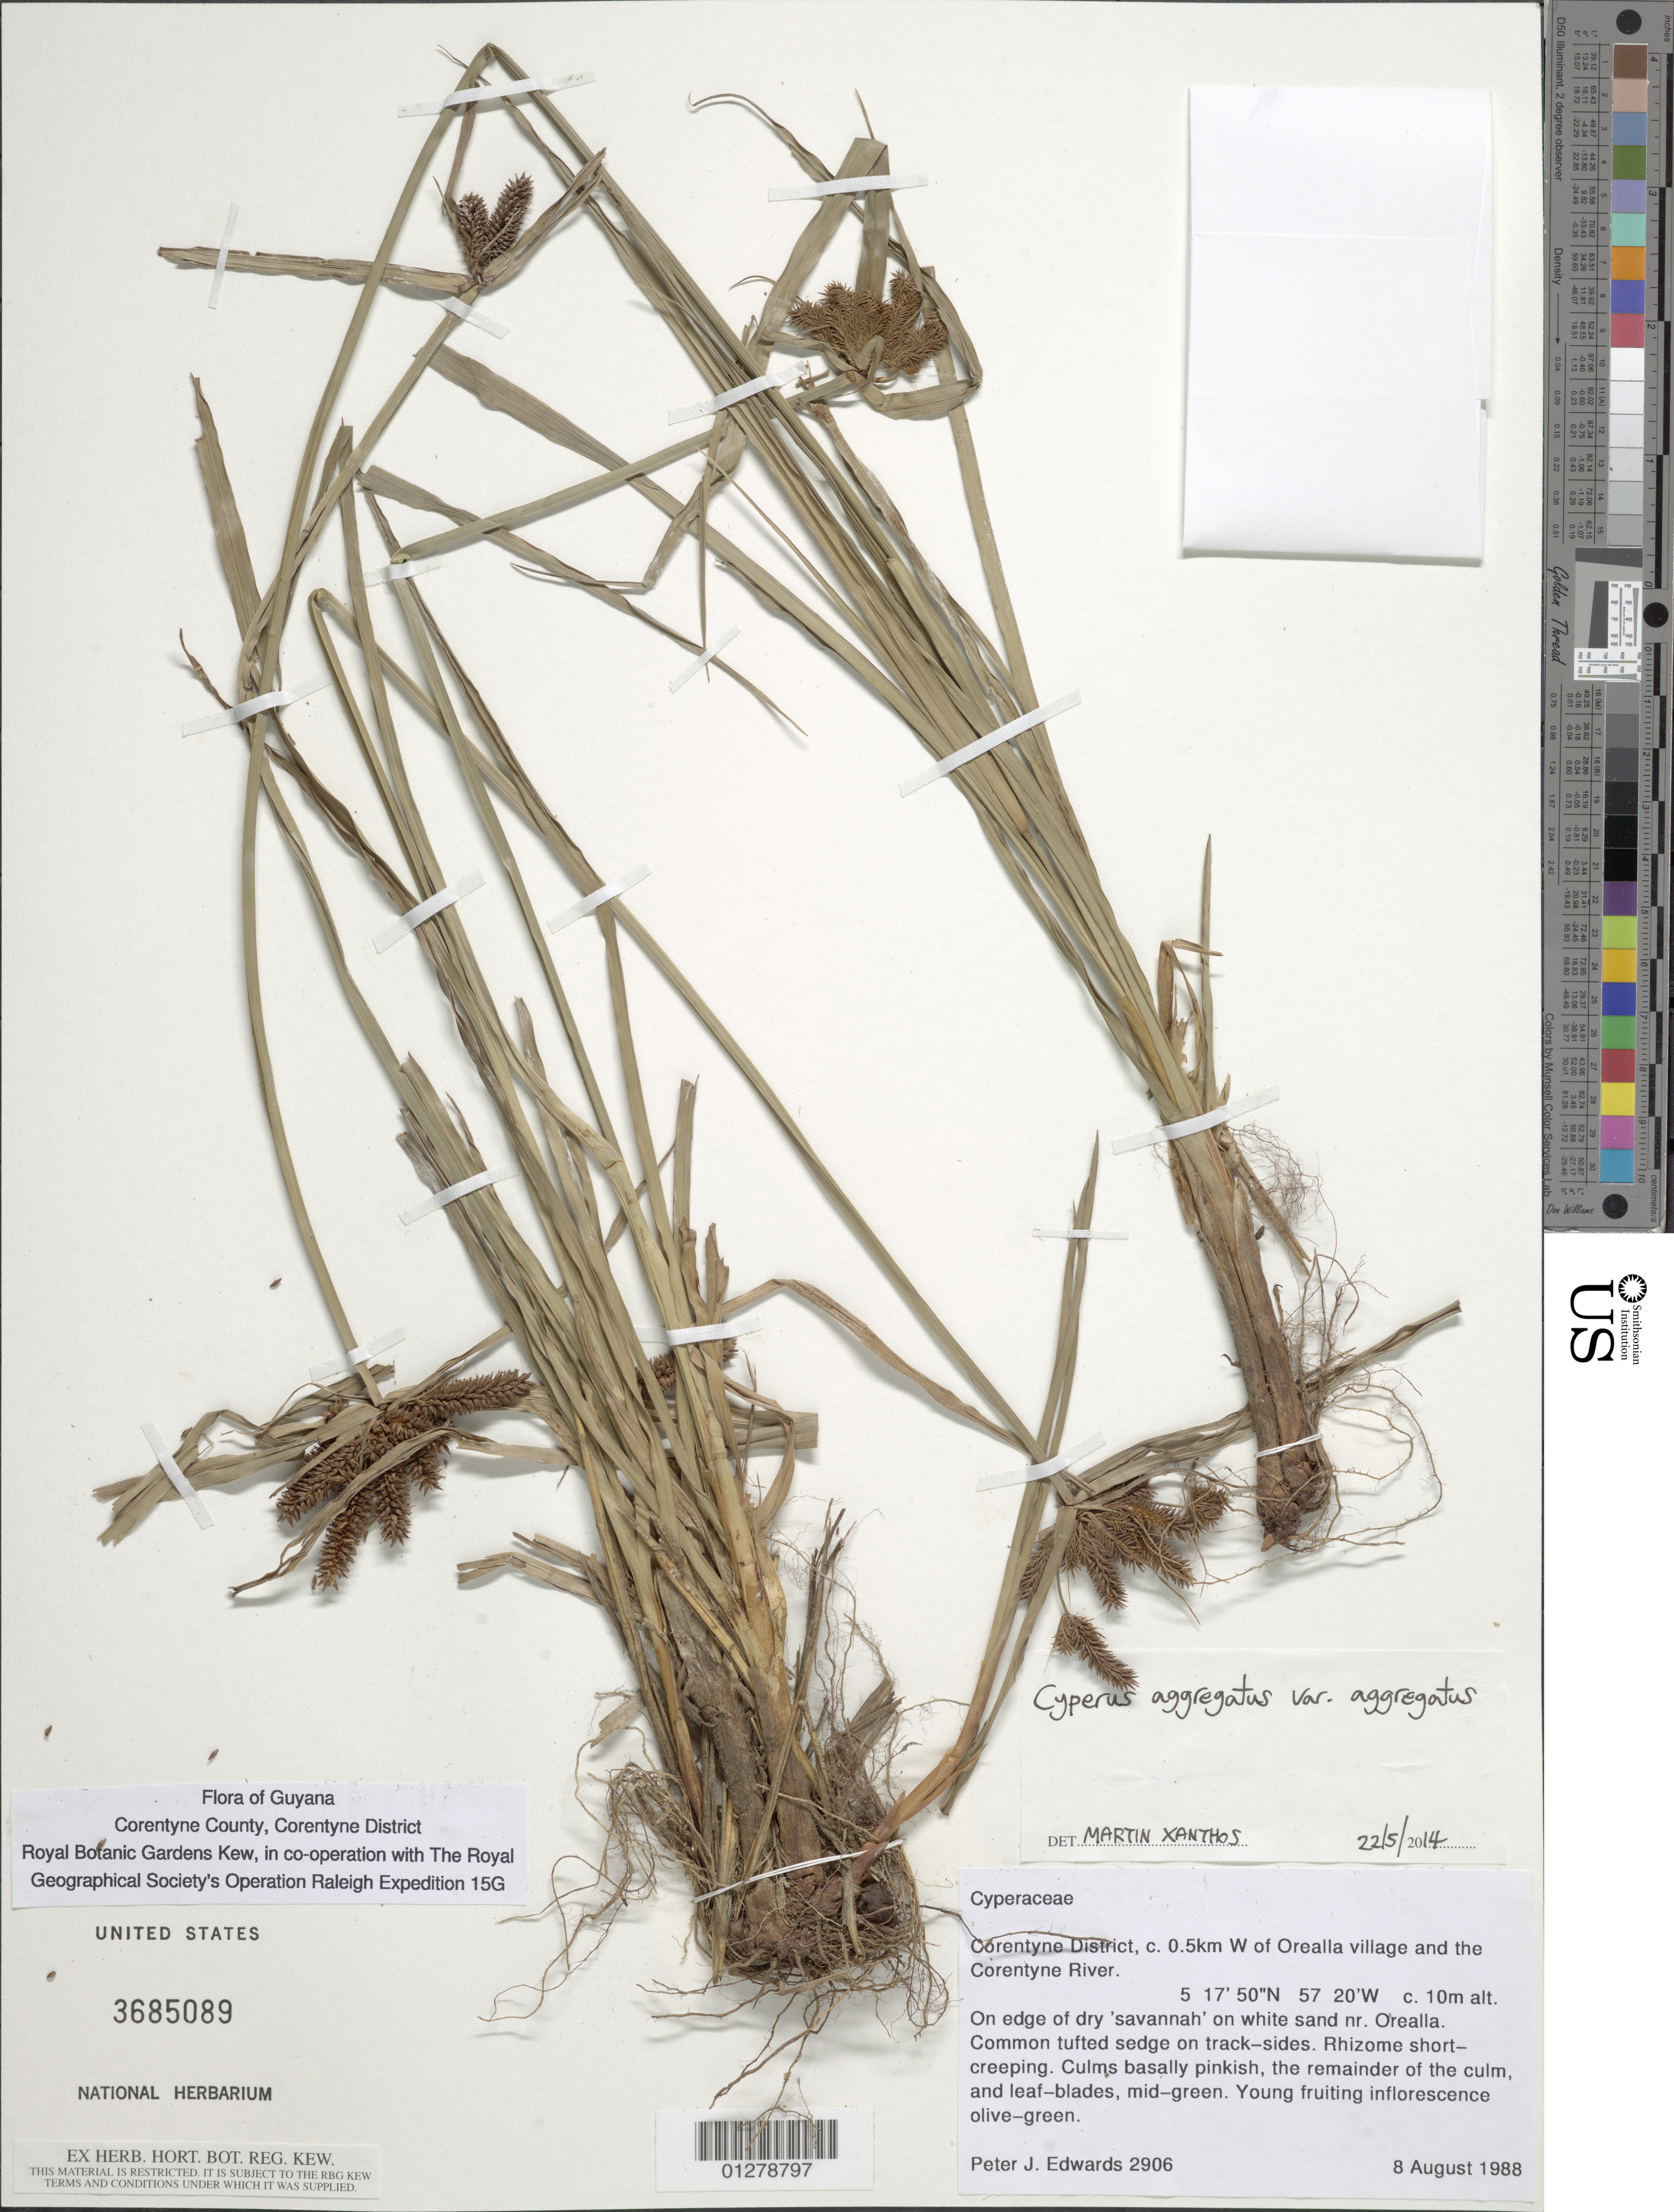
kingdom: Plantae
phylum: Tracheophyta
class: Liliopsida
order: Poales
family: Cyperaceae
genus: Cyperus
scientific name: Cyperus aggregatus var. aggregatus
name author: (Willd.) Endl.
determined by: Xanthos, M. D.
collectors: P. Edwards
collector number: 2906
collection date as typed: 8 August 1988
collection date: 1988-08-08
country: Guyana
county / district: East Berbice - Corentyne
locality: ca. 5 km W of Orealla and the Corentyne River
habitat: on edge of dry savanna on white sand near Orealla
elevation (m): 10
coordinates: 5 11 N, 57 20 W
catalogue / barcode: US 3685089